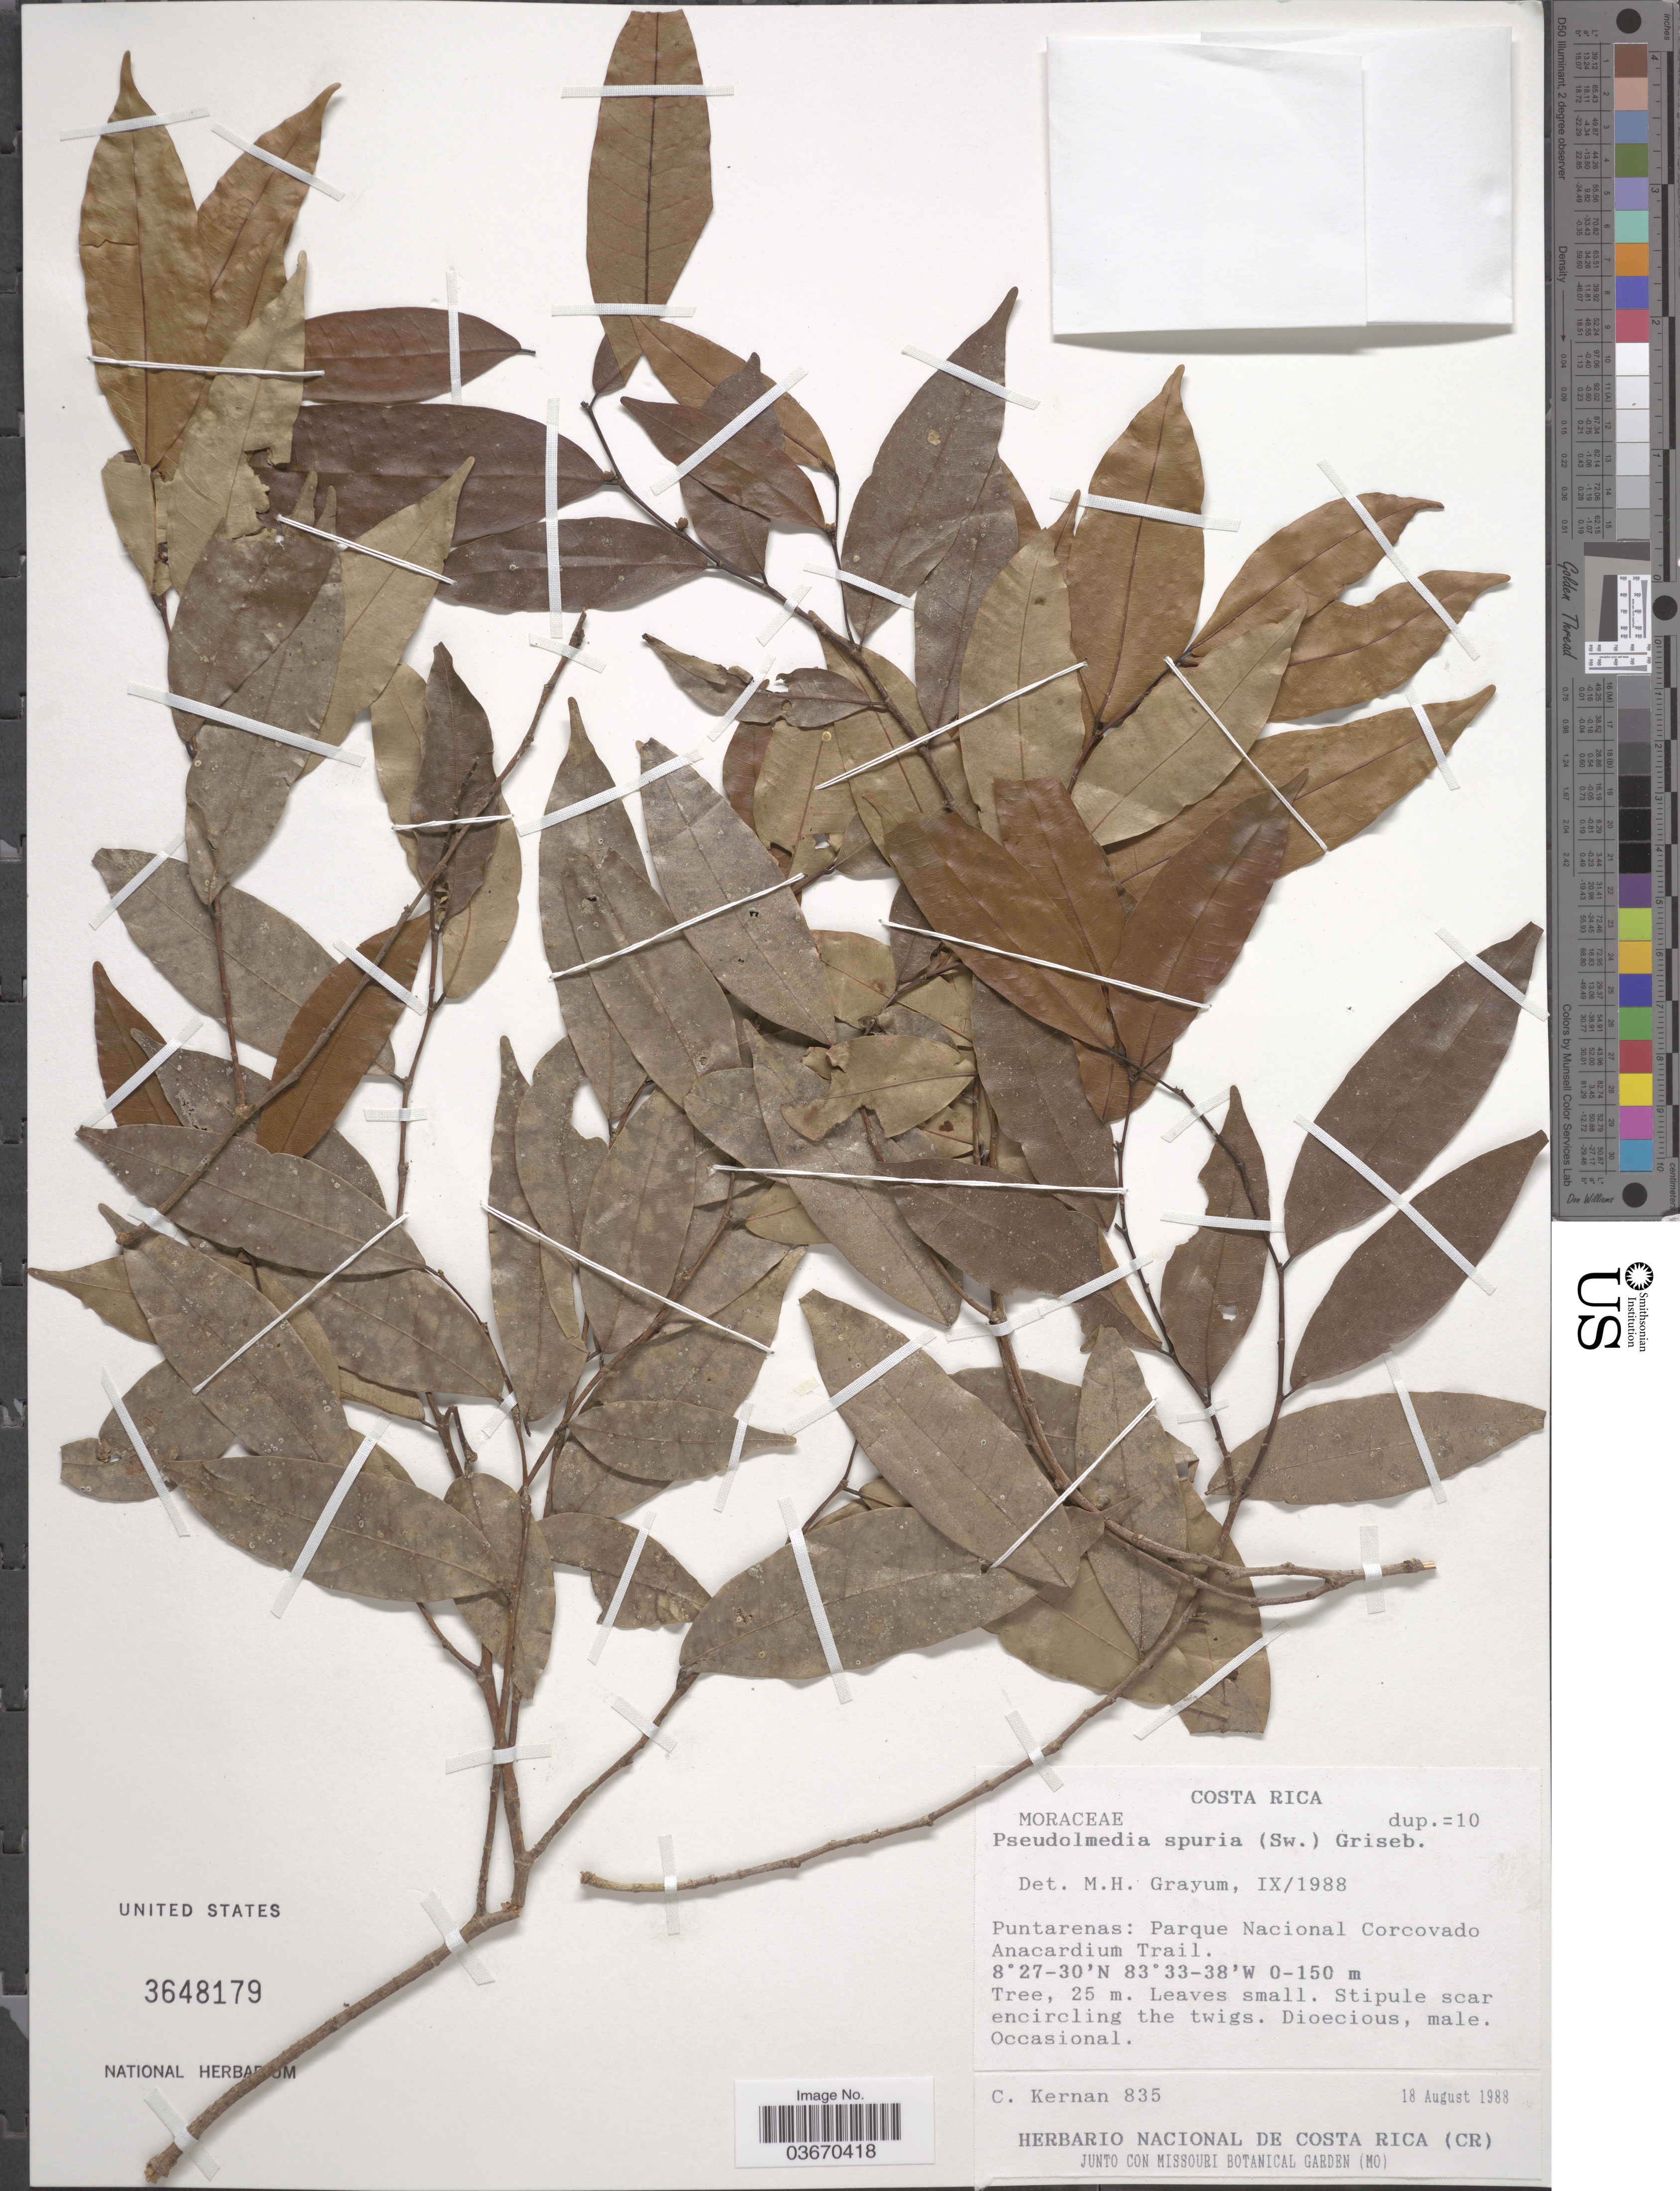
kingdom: Plantae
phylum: Tracheophyta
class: Magnoliopsida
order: Rosales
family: Moraceae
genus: Pseudolmedia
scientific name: Pseudolmedia spuria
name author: (Sw.) Griseb.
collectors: C. Kernan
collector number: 835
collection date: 1988-08-18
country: Costa Rica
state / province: Puntarenas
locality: Parque Nacional Corcovado Anacardium Trail.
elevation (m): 0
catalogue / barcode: US 3648179